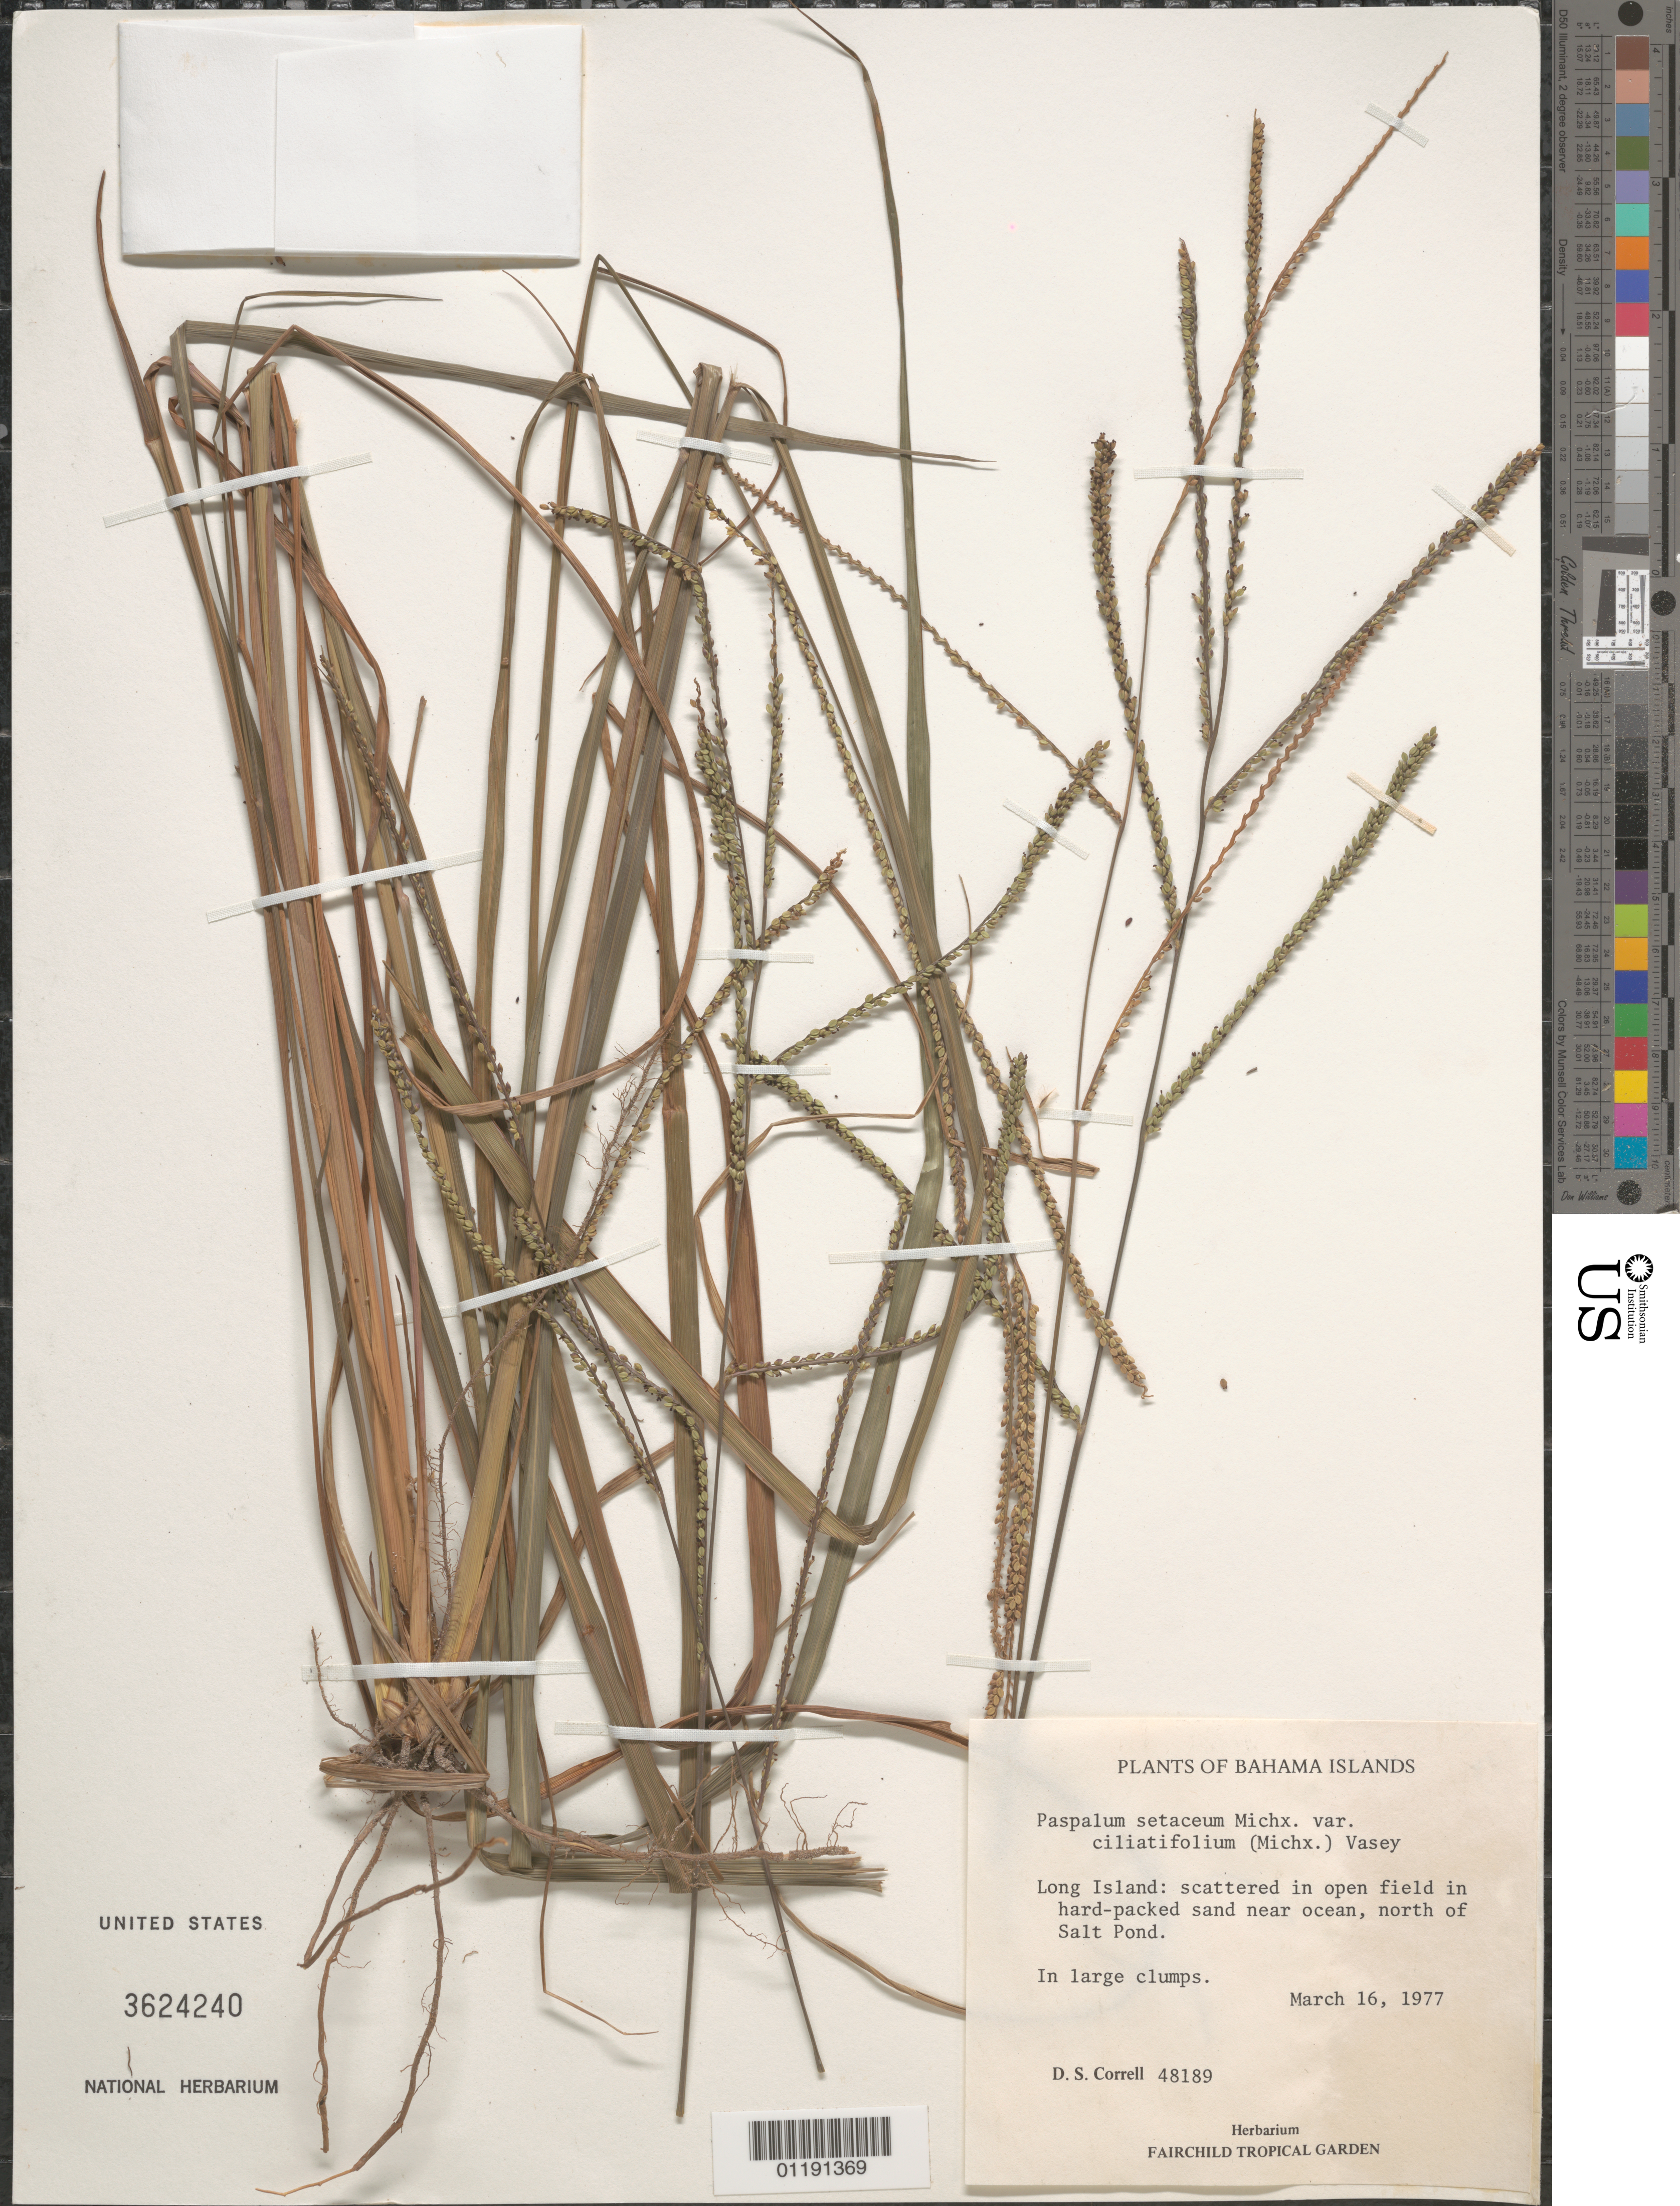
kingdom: Plantae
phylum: Tracheophyta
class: Liliopsida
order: Poales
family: Poaceae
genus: Paspalum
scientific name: Paspalum setaceum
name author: Michx.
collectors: D. S. Correll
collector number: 48189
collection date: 1977-03-16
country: Bahamas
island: Long Island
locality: Scattered in open field in hard-packed sand near ocean, N of Salt Pond.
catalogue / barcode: US 3624240